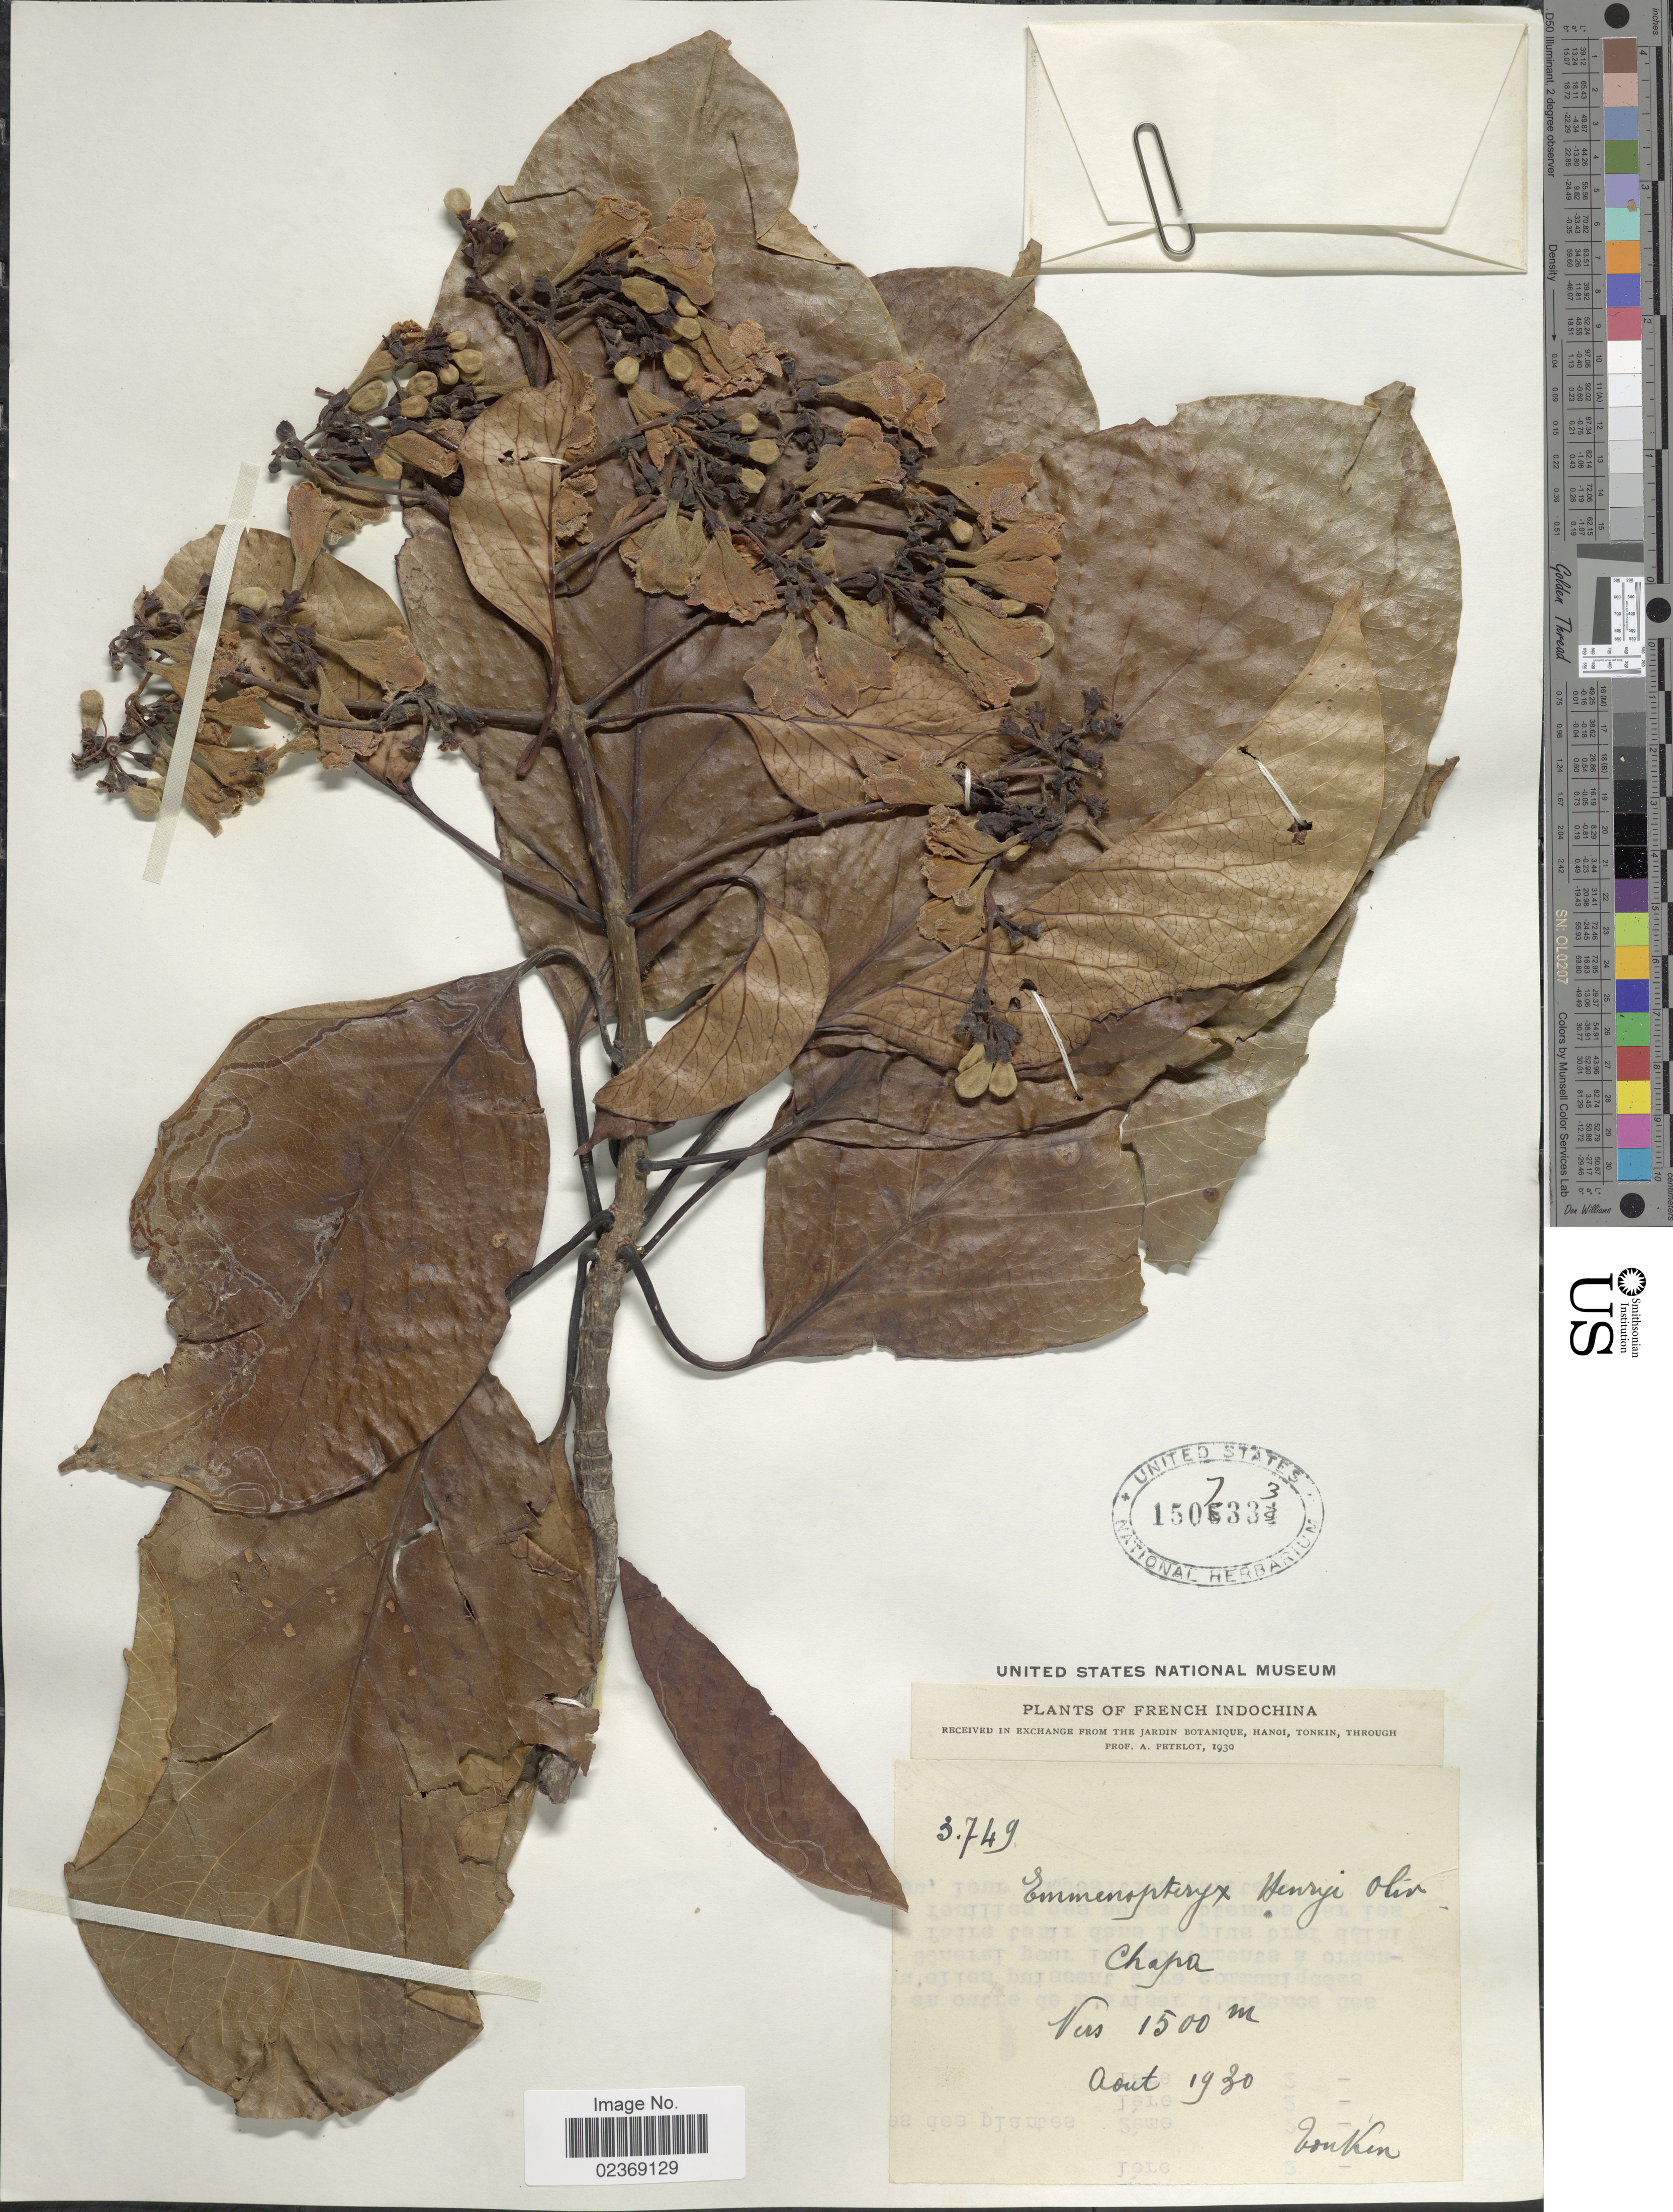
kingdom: Plantae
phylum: Tracheophyta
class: Magnoliopsida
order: Gentianales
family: Rubiaceae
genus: Emmenopterys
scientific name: Emmenopterys henryi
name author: Oliv.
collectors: ex herb. Jardin Botanique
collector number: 3749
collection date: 1930-08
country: Vietnam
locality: French Indochina, Tonkin, Chapa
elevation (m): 1900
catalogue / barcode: US 1507333